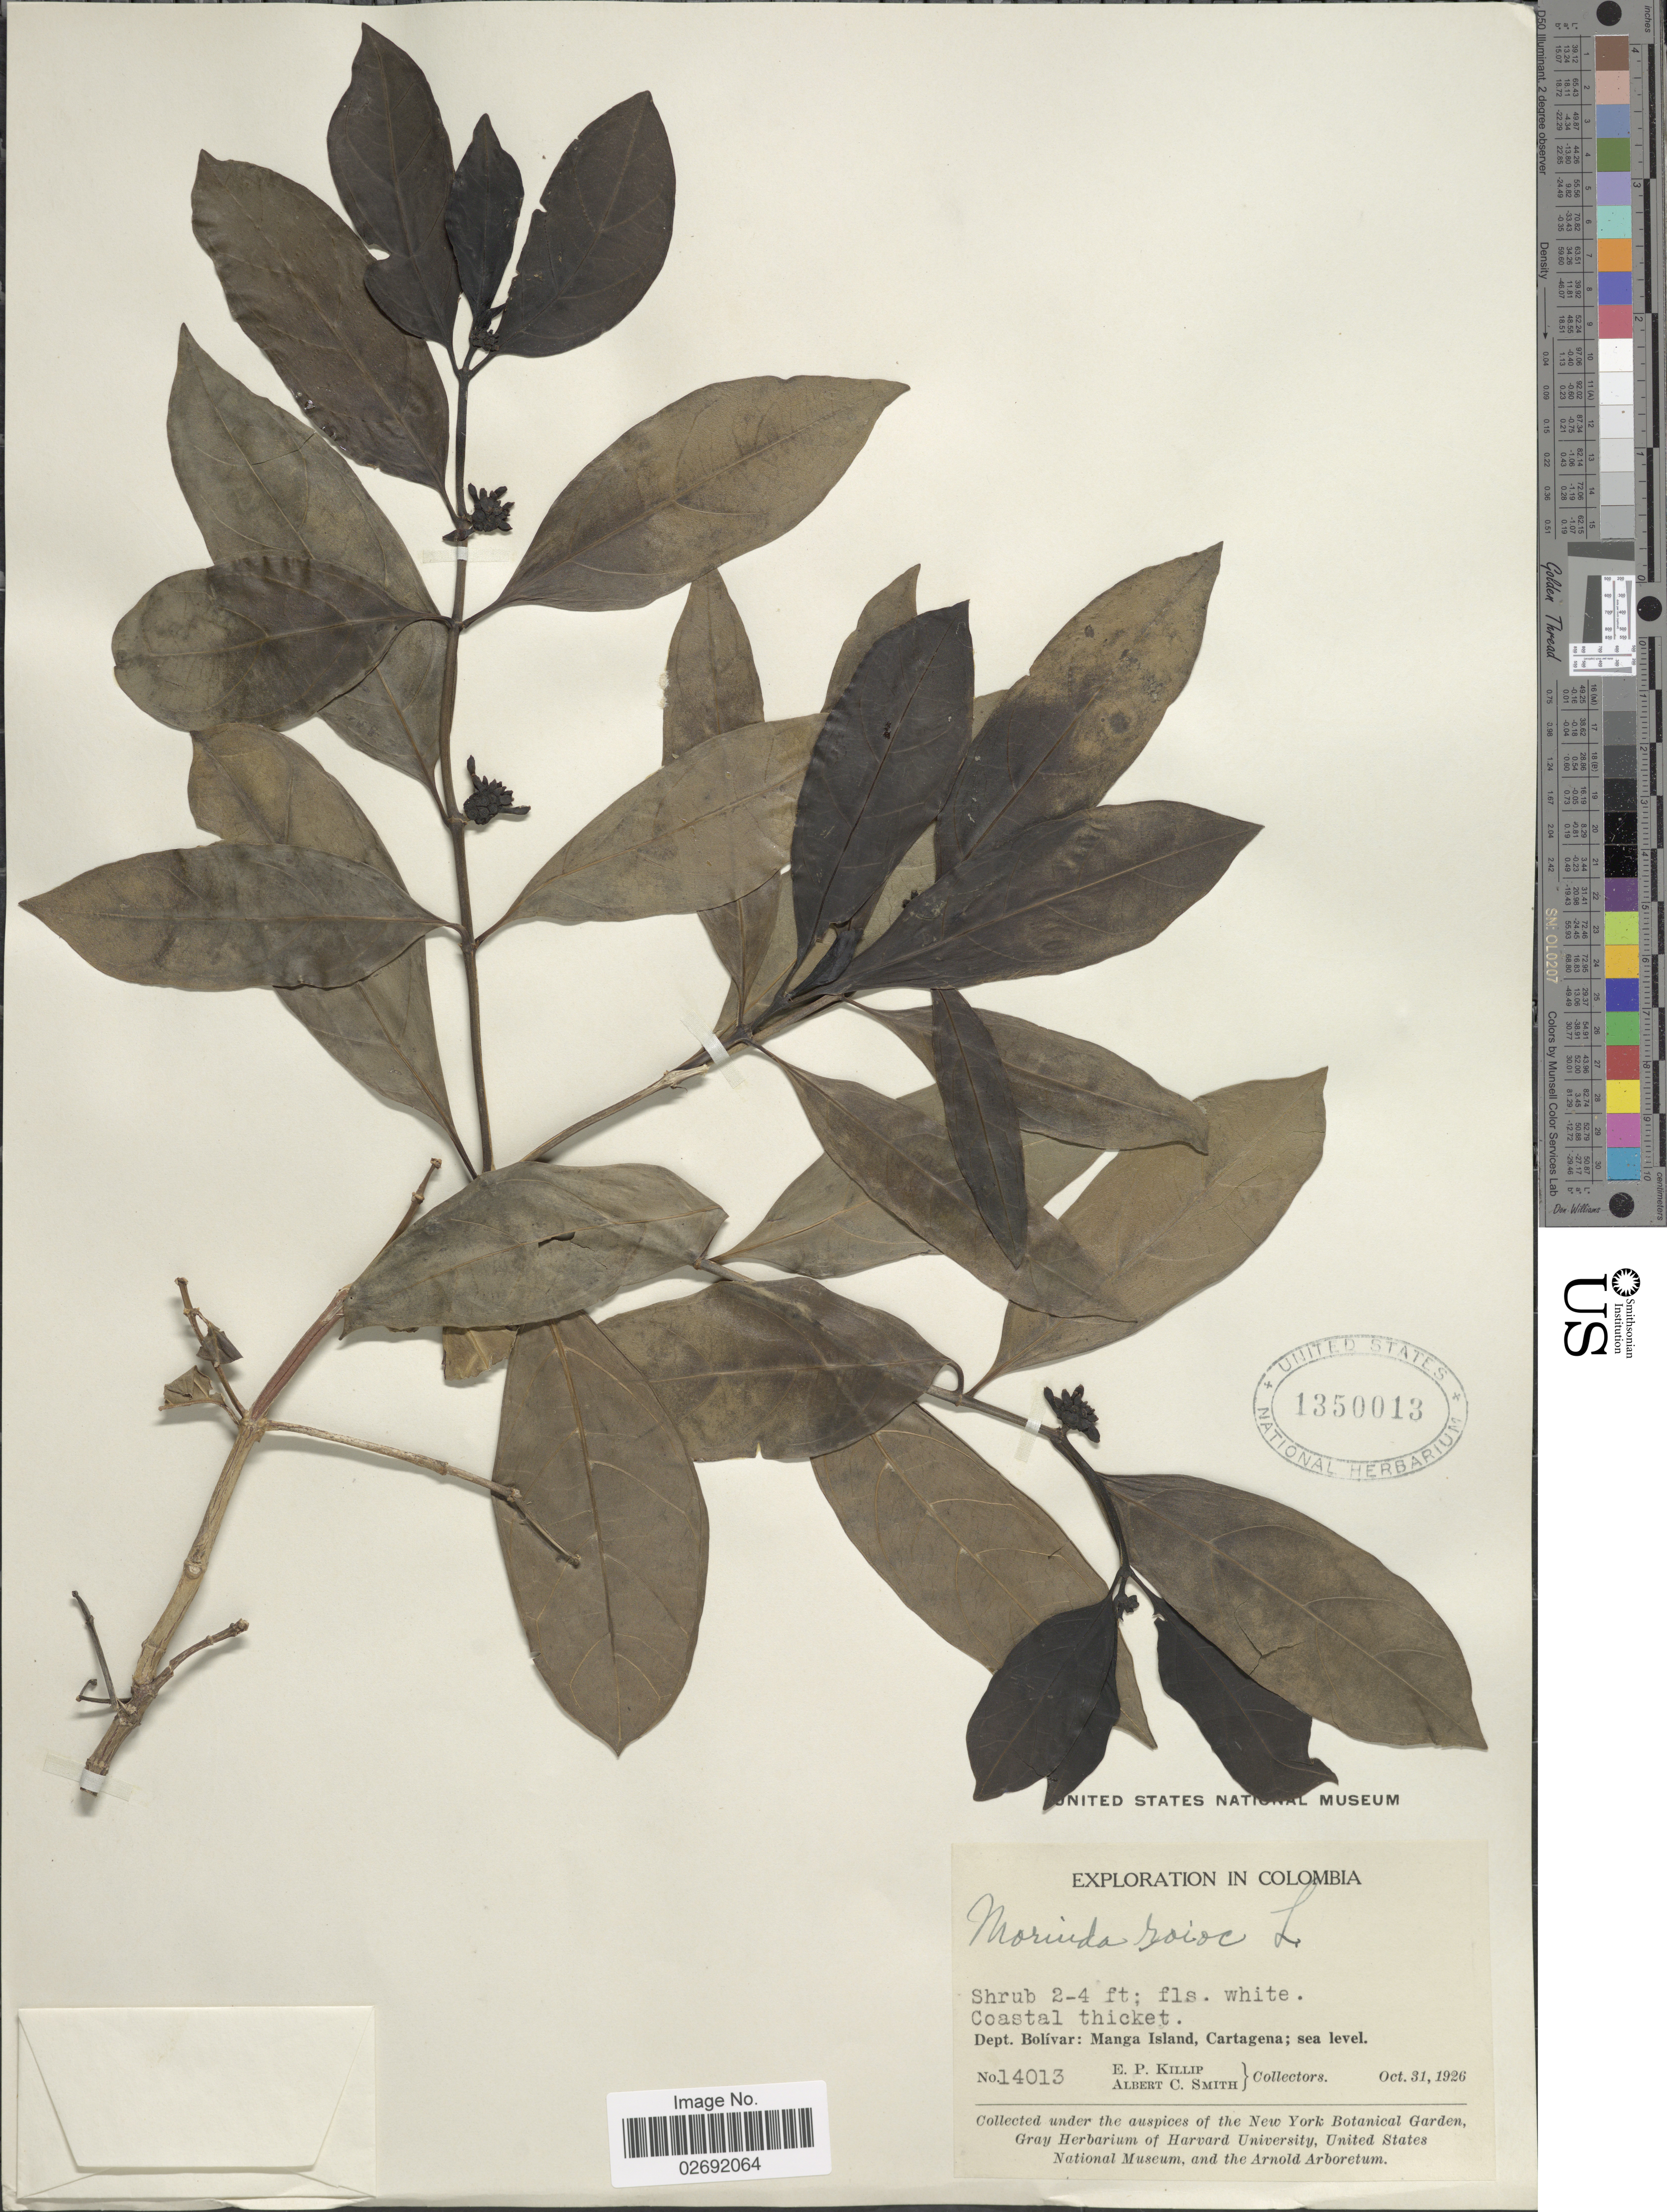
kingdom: Plantae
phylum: Tracheophyta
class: Magnoliopsida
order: Gentianales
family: Rubiaceae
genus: Morinda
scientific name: Morinda royoc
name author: L.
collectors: E. P. Killip & A. C. Smith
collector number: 14013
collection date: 1926-10-31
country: Colombia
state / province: Bolívar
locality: Coastal thicket. Dept. Bolívar: Manga Island, Cartagena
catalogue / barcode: US 1350013